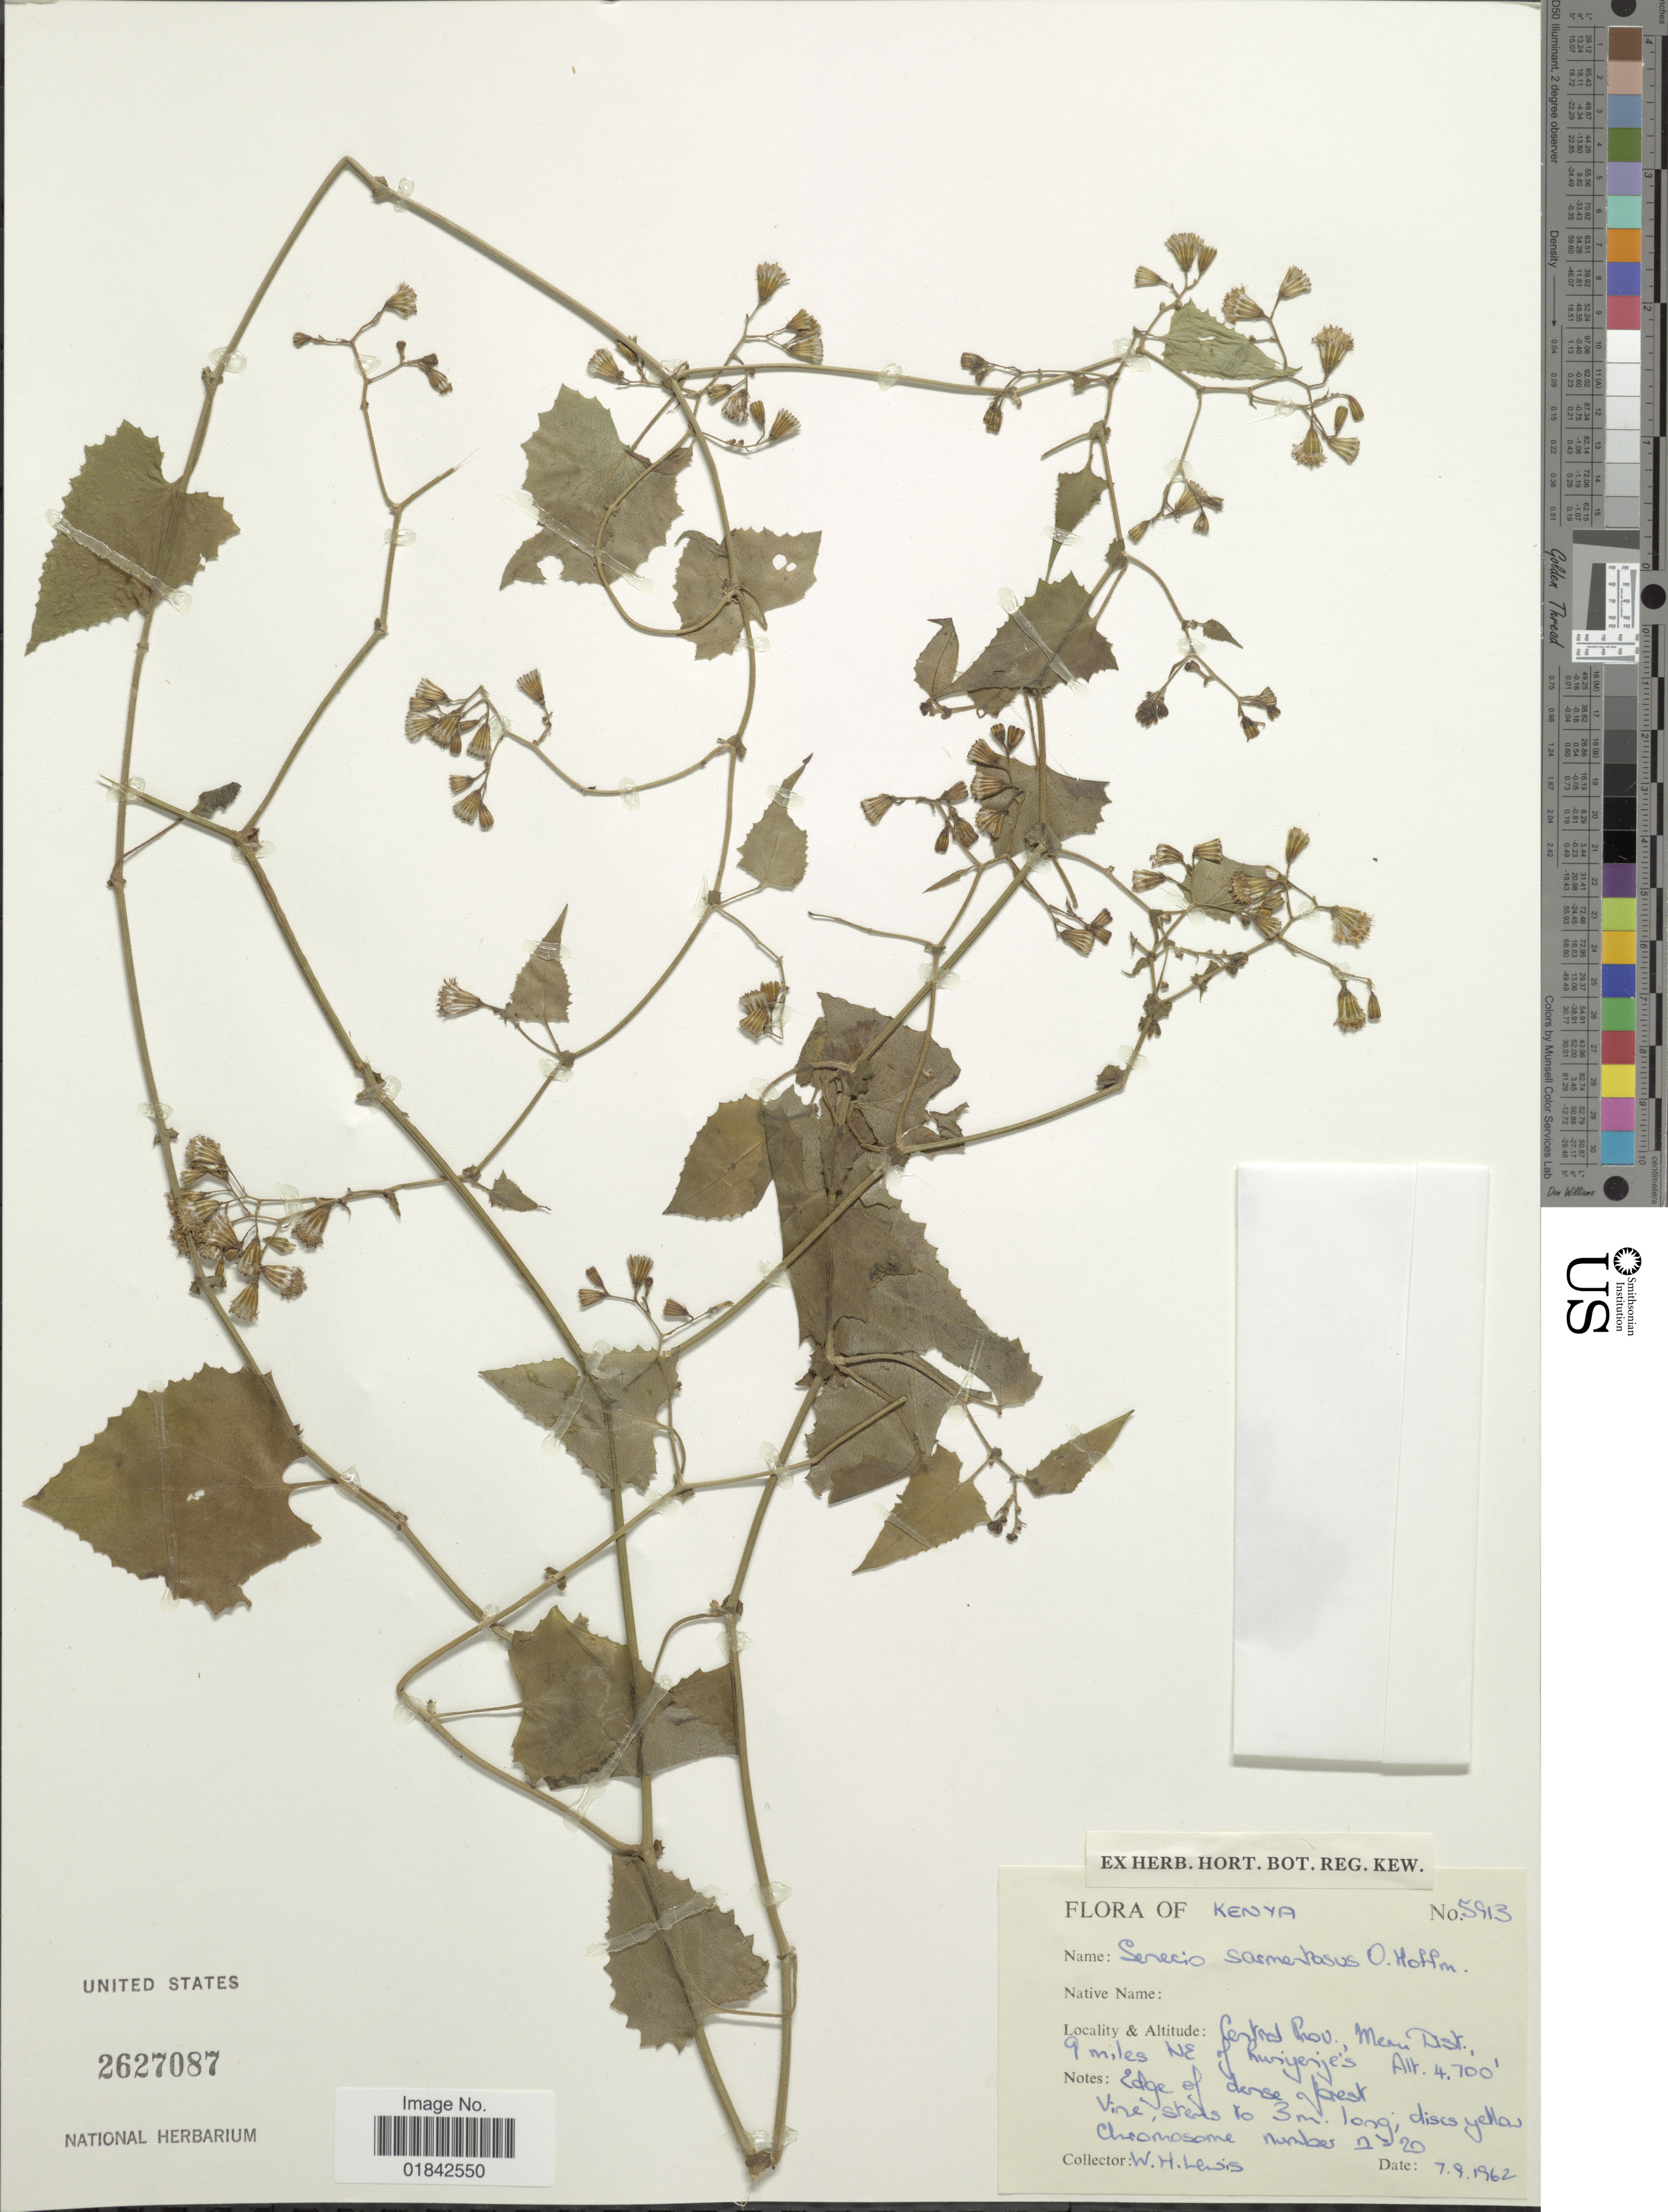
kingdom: Plantae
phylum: Tracheophyta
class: Magnoliopsida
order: Asterales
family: Asteraceae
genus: Senecio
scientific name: Senecio sarmentosus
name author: O. Hoffm.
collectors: W. H. Lewis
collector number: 5913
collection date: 1962-09-07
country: Kenya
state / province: Meru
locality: Central Prov., Meru Dist., 9 miles NE of husyesjes [interpreted]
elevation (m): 1433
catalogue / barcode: US 2627087